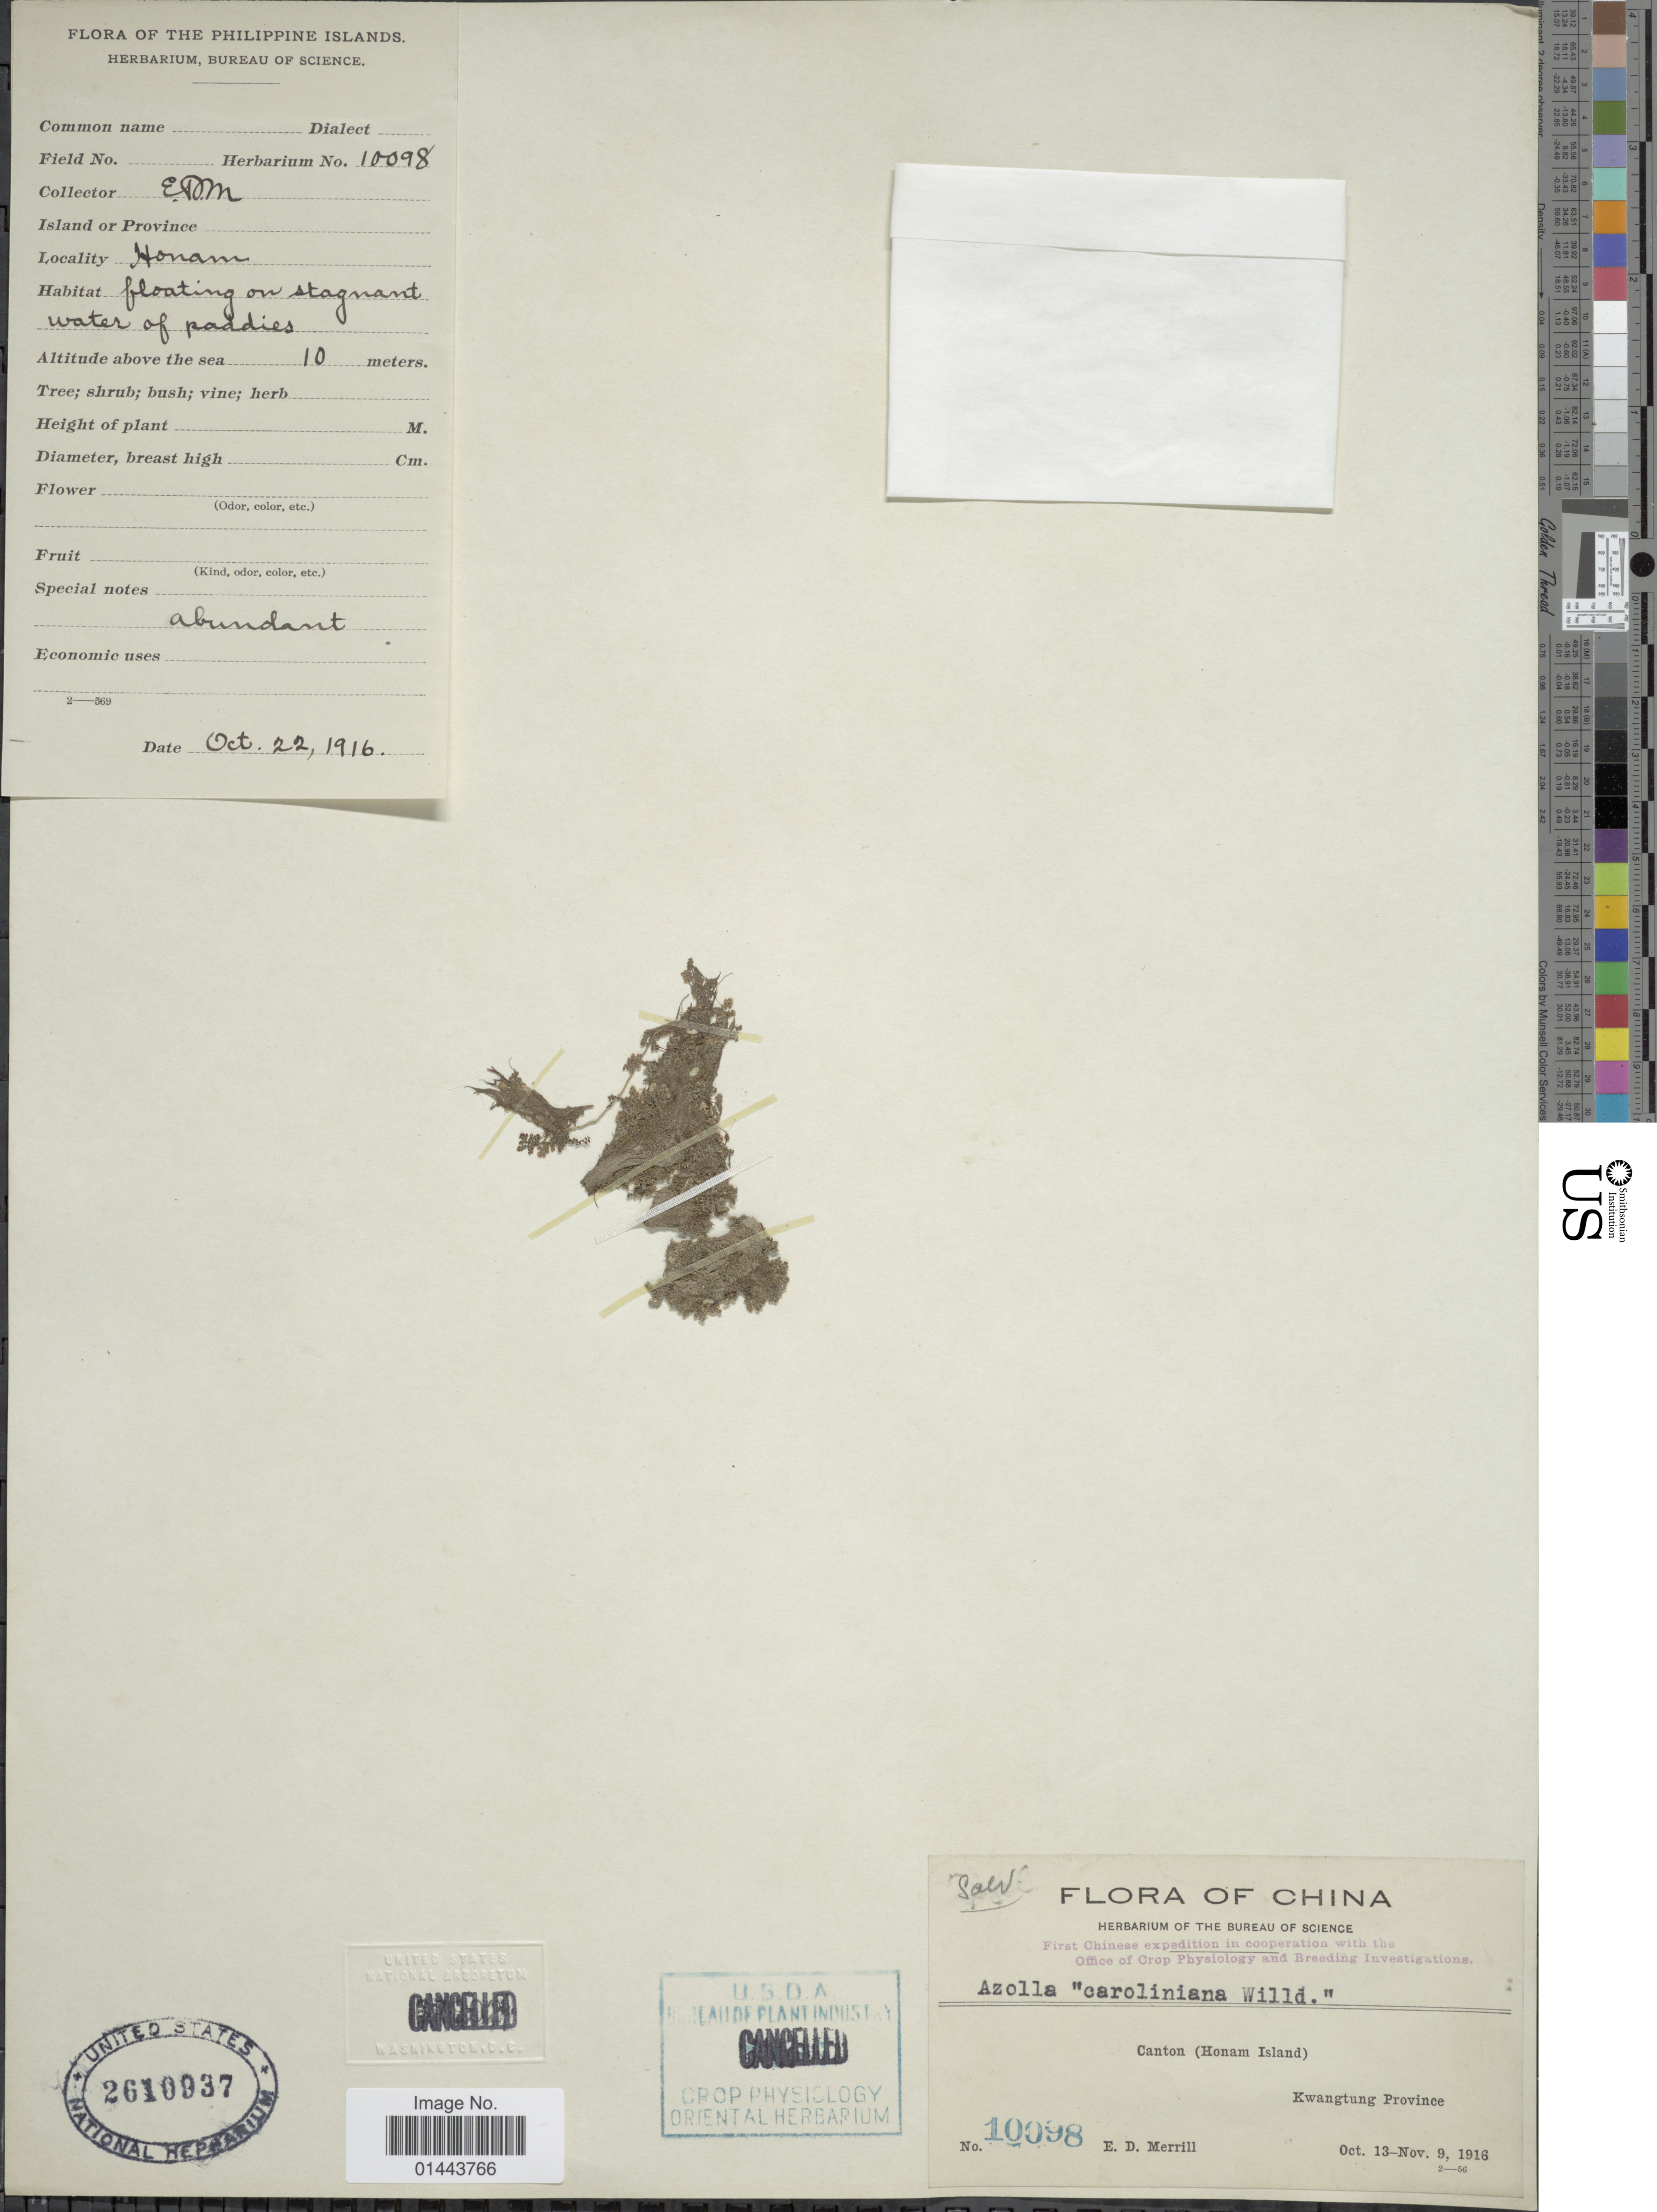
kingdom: Plantae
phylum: Tracheophyta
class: Polypodiopsida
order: Salviniales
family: Salviniaceae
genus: Azolla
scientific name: Azolla imbricata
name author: (Roxb.) Nakai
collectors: E. D. Merrill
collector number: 10098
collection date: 1916-10-13/1916-11-09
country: China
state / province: Guangdong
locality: Canton (Honam island), floating on stagnant water of paddies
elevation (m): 10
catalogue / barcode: US 2610937